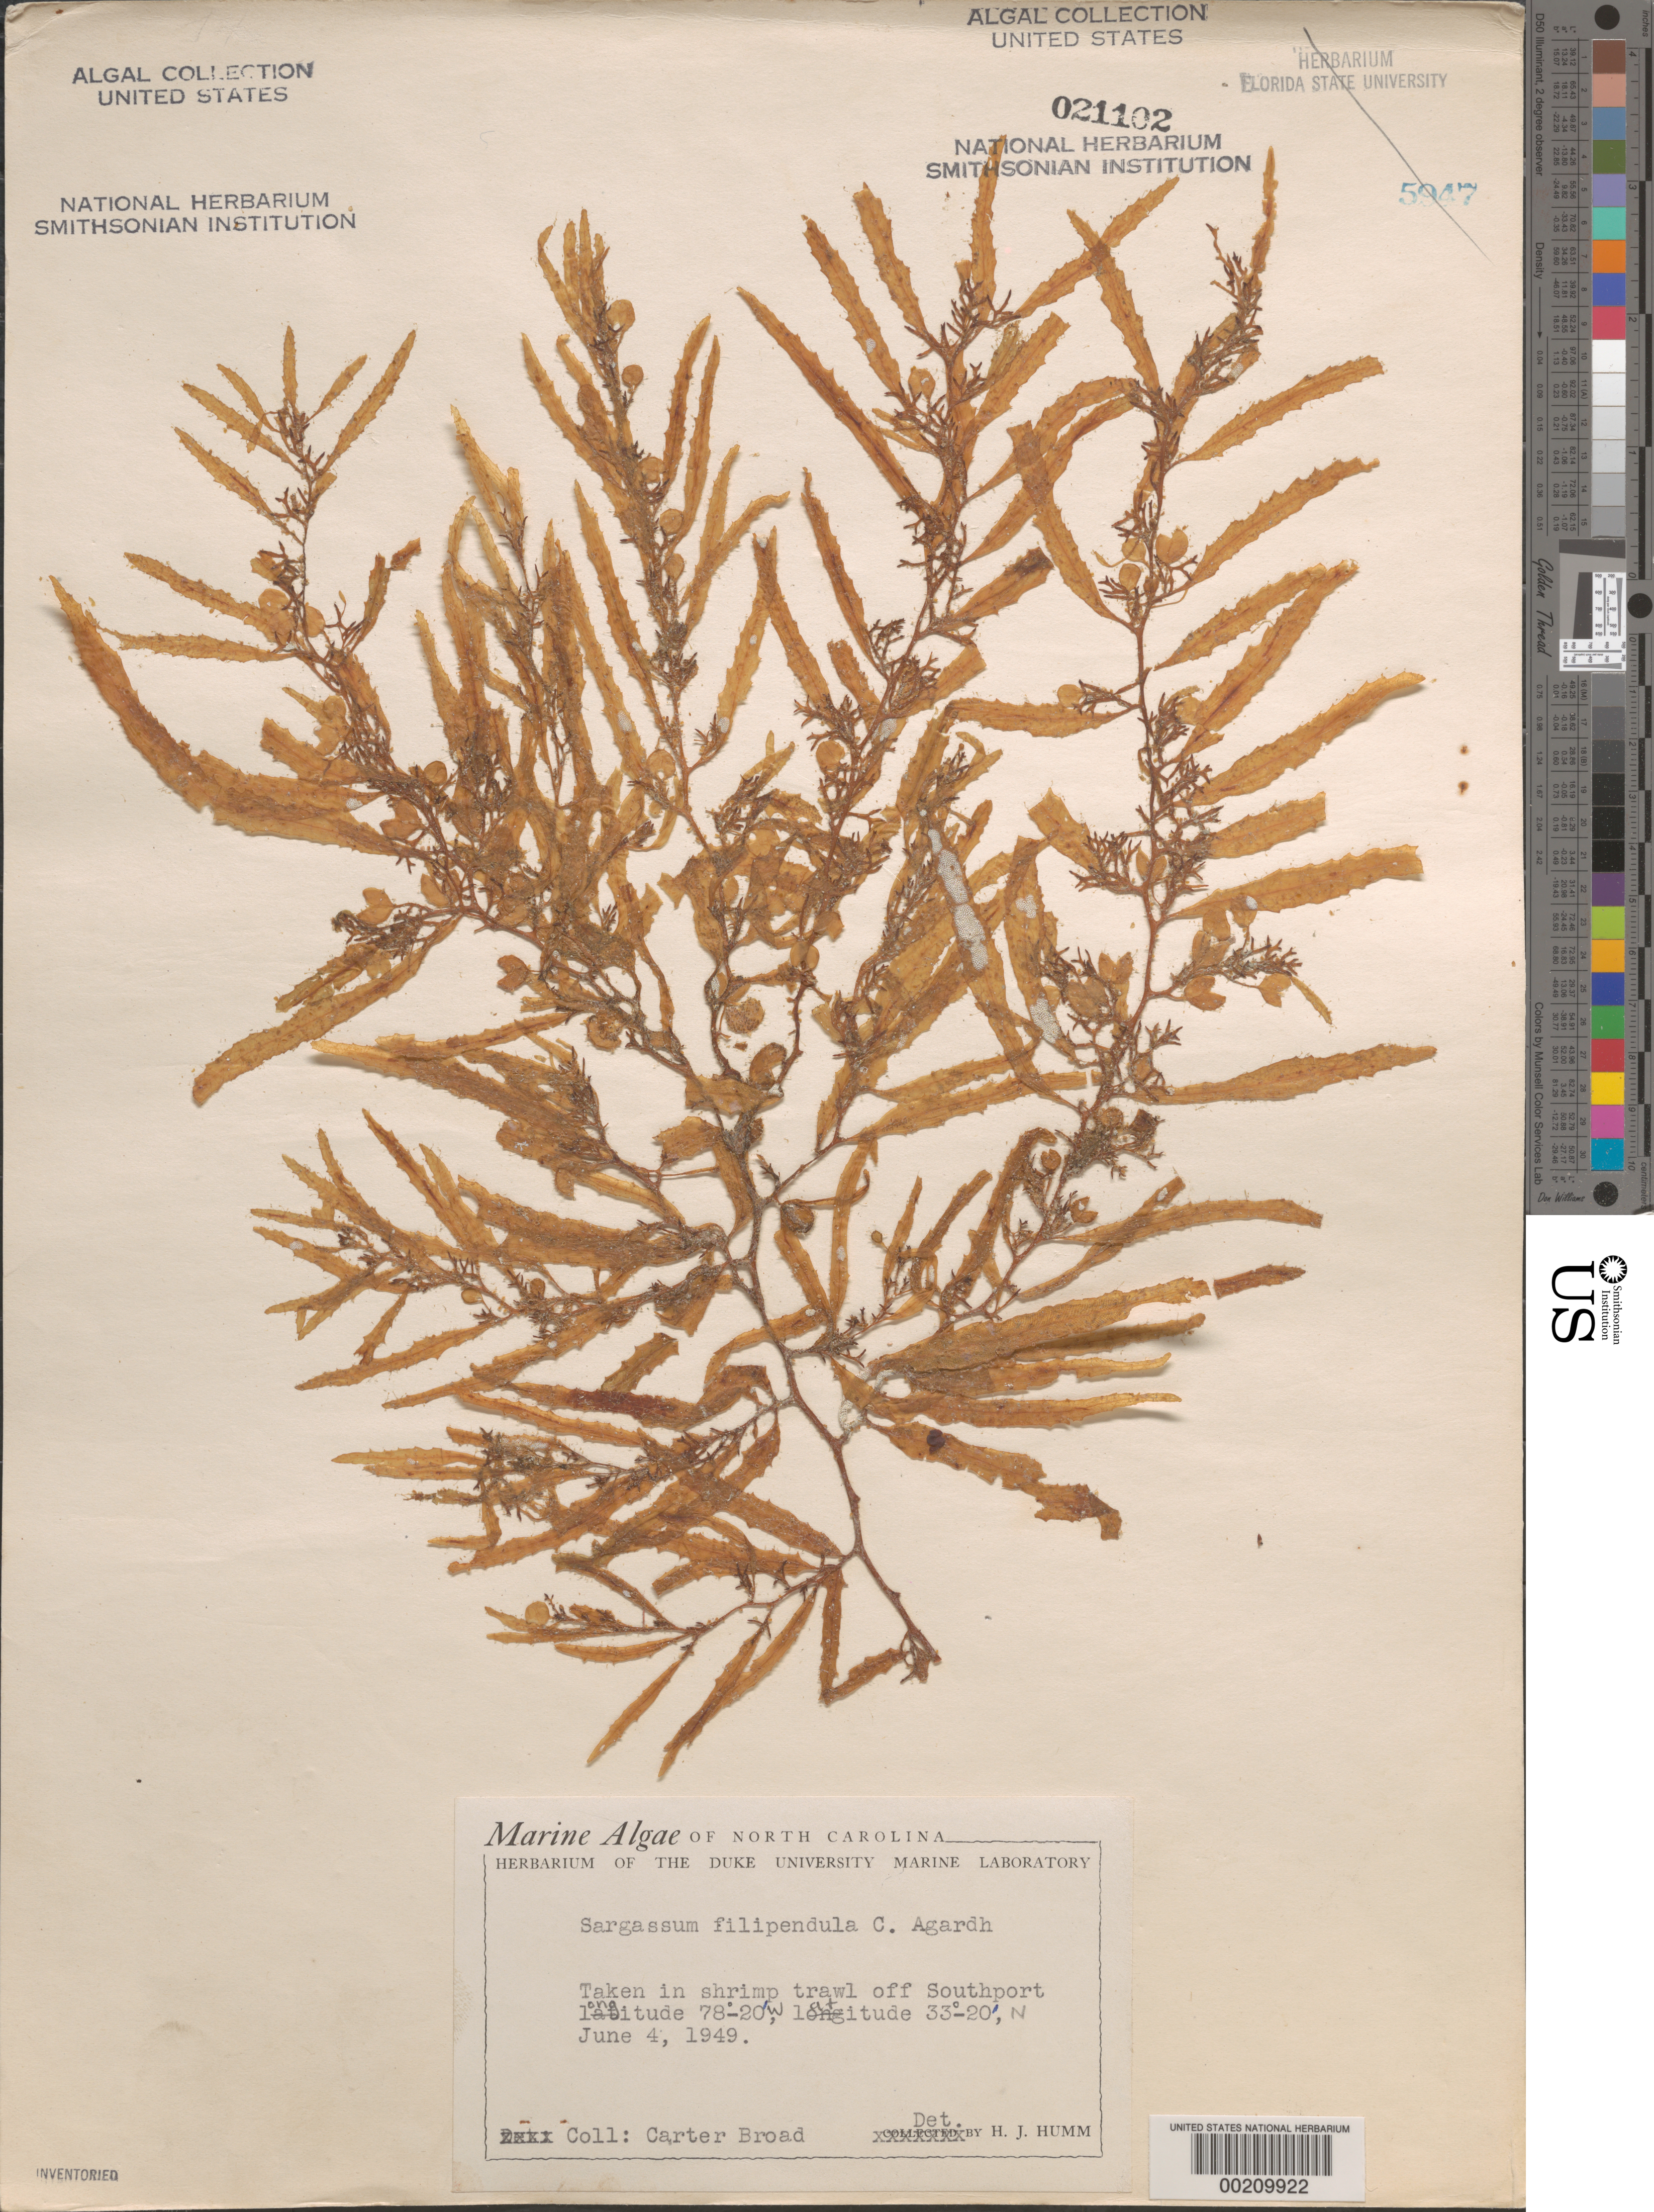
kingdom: Chromista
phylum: Ochrophyta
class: Phaeophyceae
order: Fucales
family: Sargassaceae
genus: Sargassum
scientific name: Sargassum filipendula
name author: C. Agardh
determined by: Humm, Harold J.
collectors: C. Broad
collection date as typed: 04 Jun 1949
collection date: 1949-06-04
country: United States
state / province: North Carolina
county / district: Brunswick County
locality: Off Southport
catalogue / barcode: US 21102